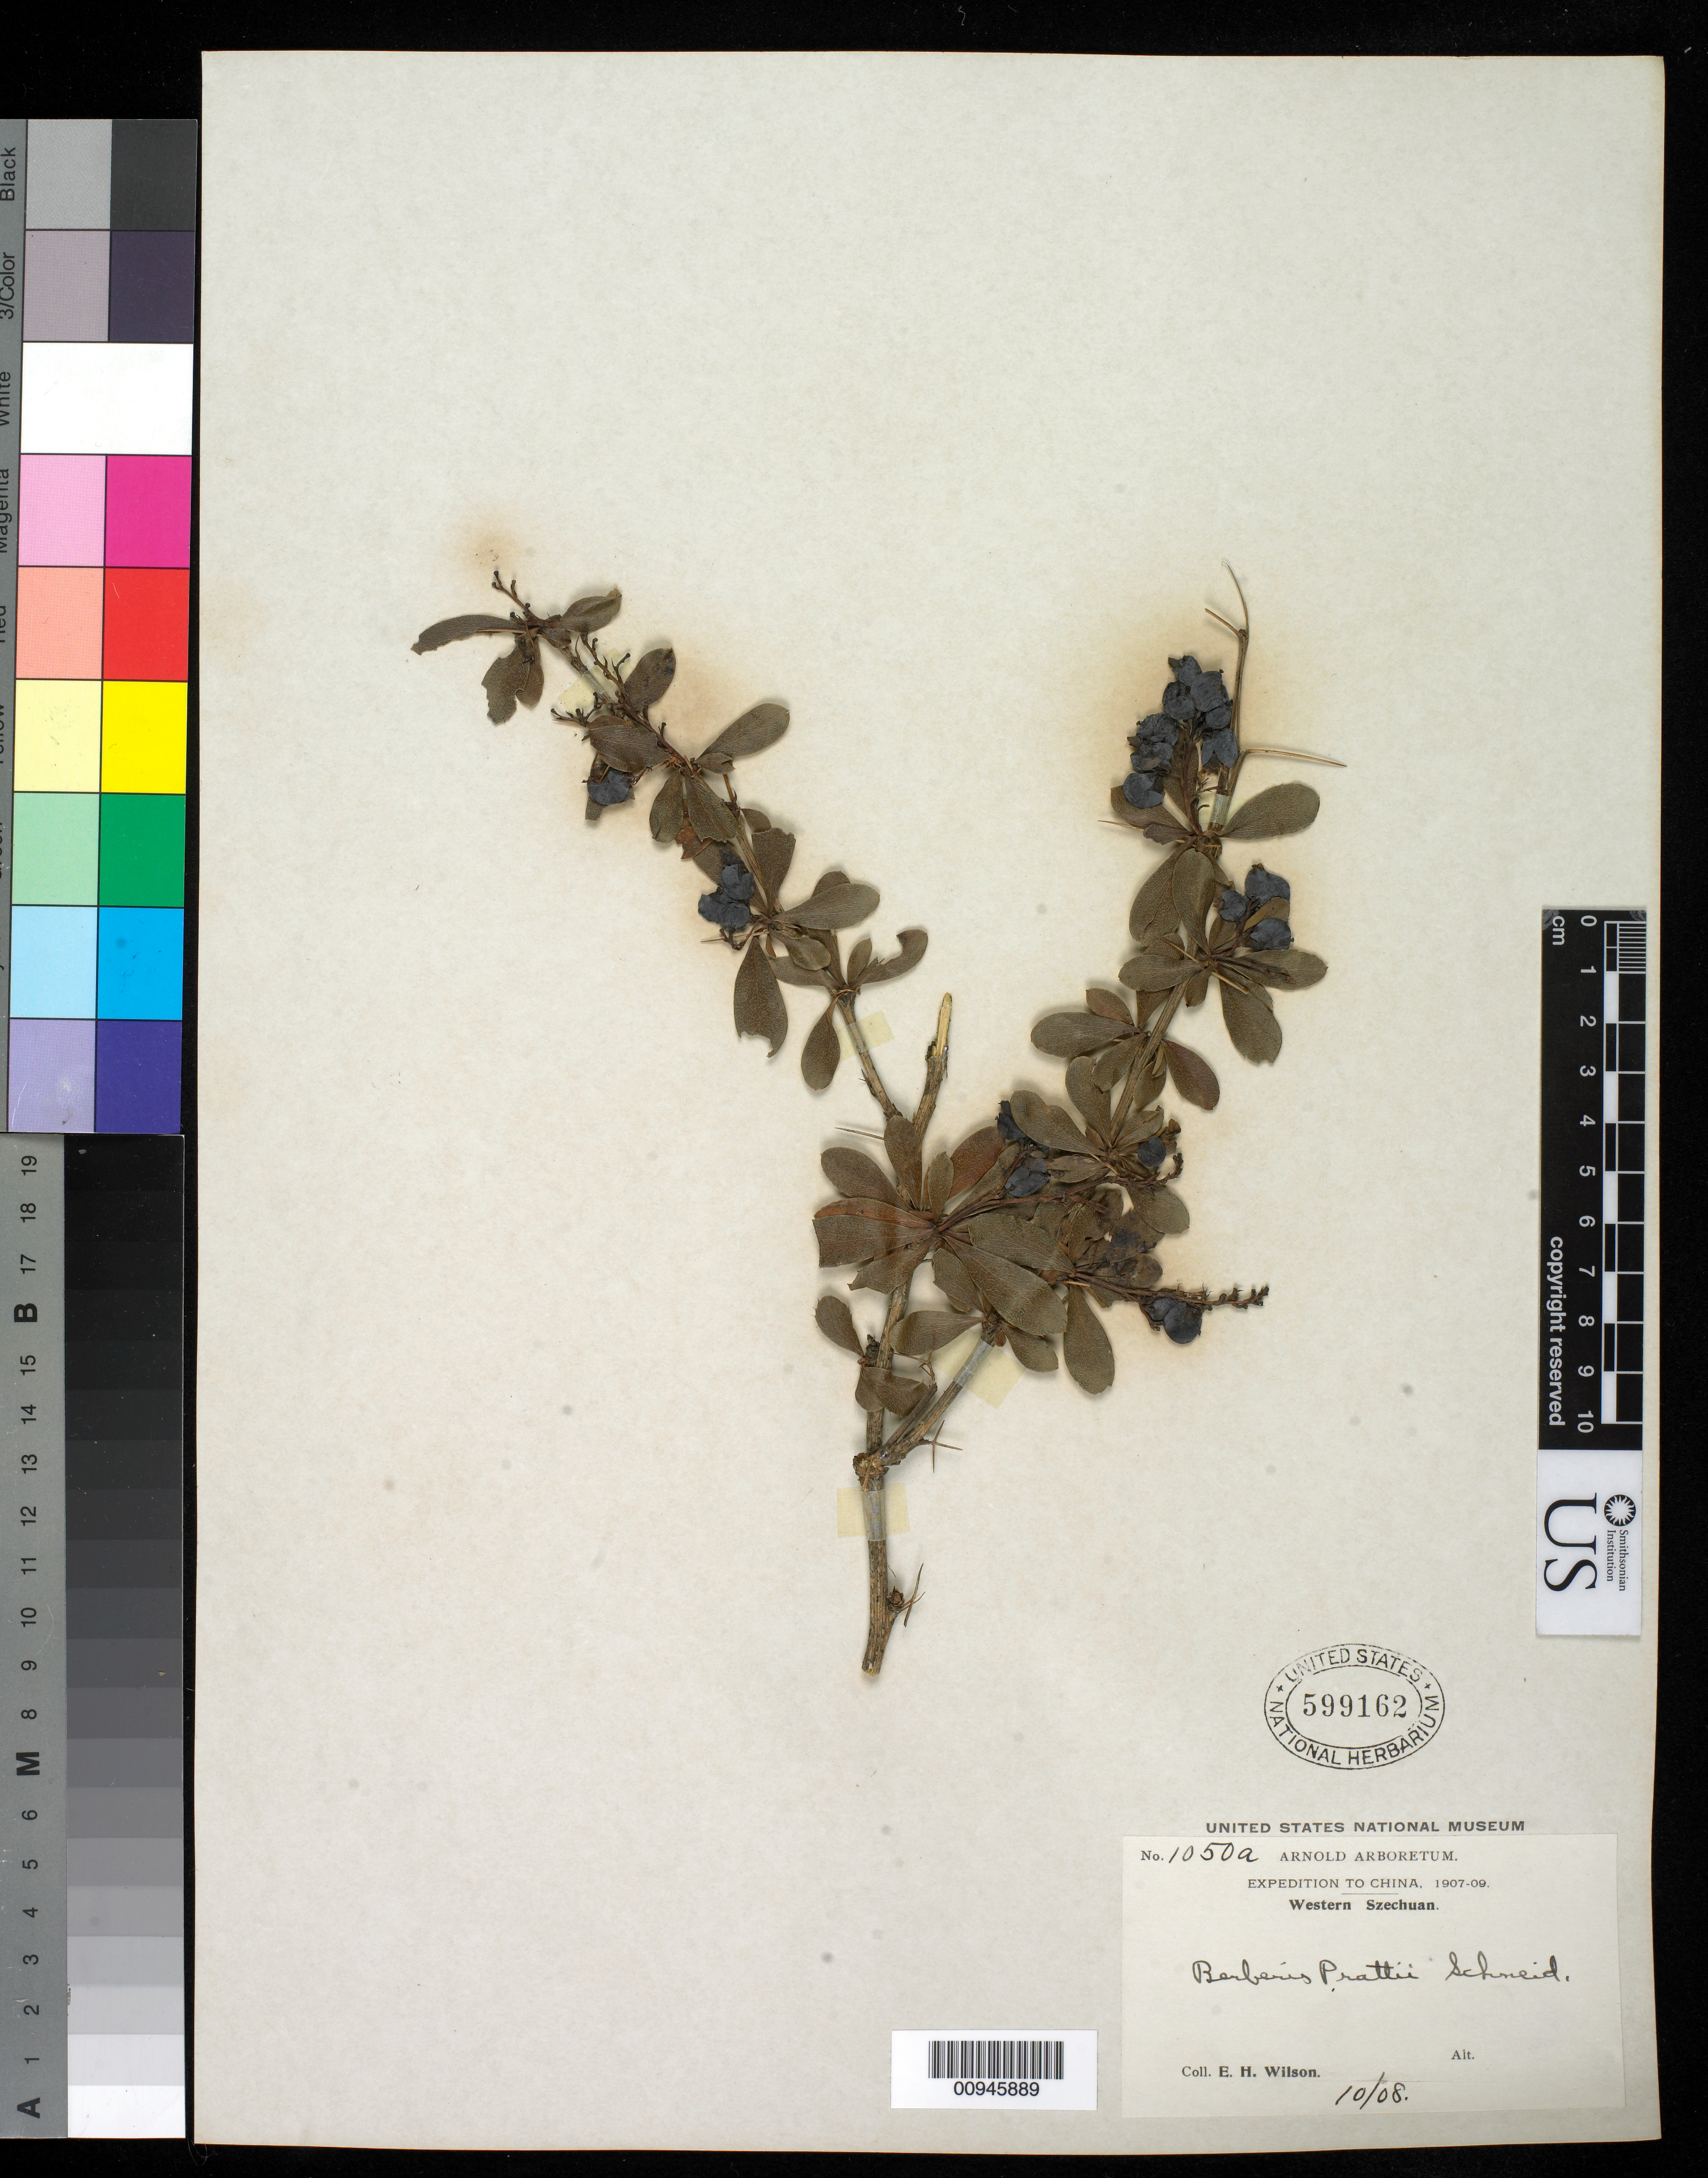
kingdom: Plantae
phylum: Tracheophyta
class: Magnoliopsida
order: Ranunculales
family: Berberidaceae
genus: Berberis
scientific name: Berberis prattii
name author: C.K. Schneid. in Sarg.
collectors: E. H. Wilson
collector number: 1050a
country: China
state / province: Sichuan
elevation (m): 914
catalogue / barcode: US 599162